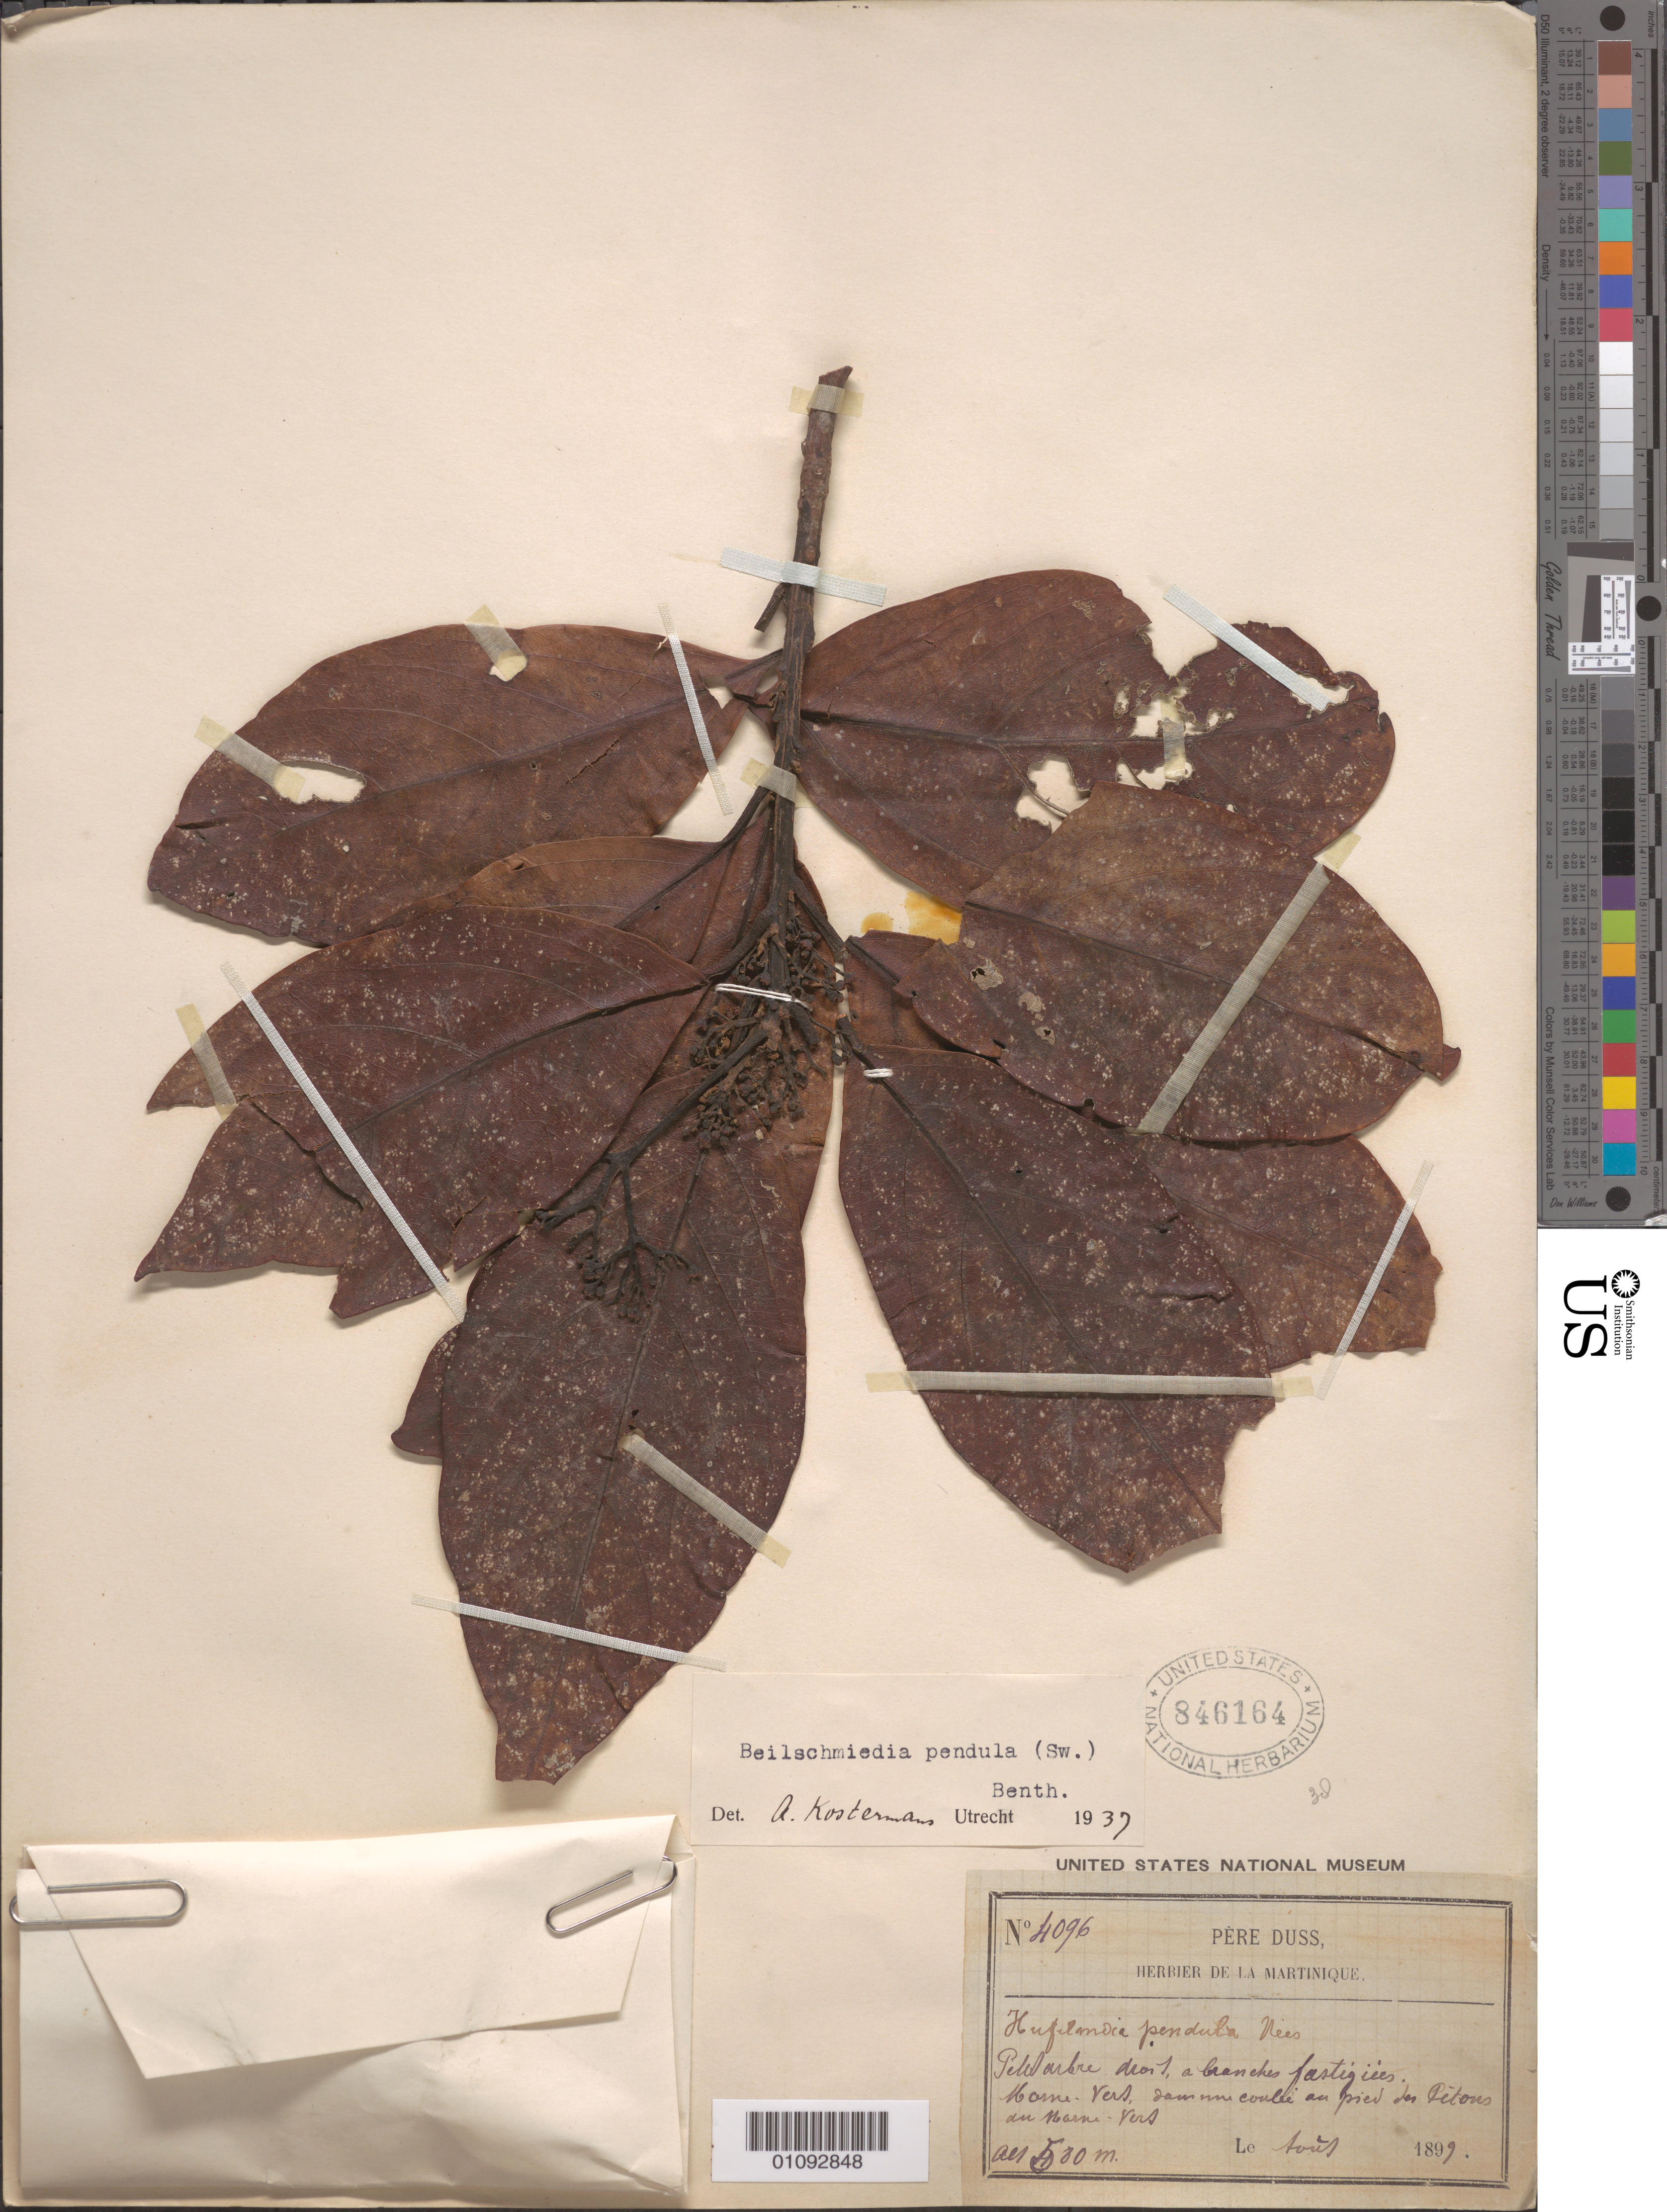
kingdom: Plantae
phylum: Tracheophyta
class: Magnoliopsida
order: Laurales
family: Lauraceae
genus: Beilschmiedia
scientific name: Beilschmiedia pendula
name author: (Sw.) Hemsl.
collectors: Père Duss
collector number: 4096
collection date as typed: Aug 1899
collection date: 1899-08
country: Martinique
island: Martinique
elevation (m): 500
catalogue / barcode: US 846164